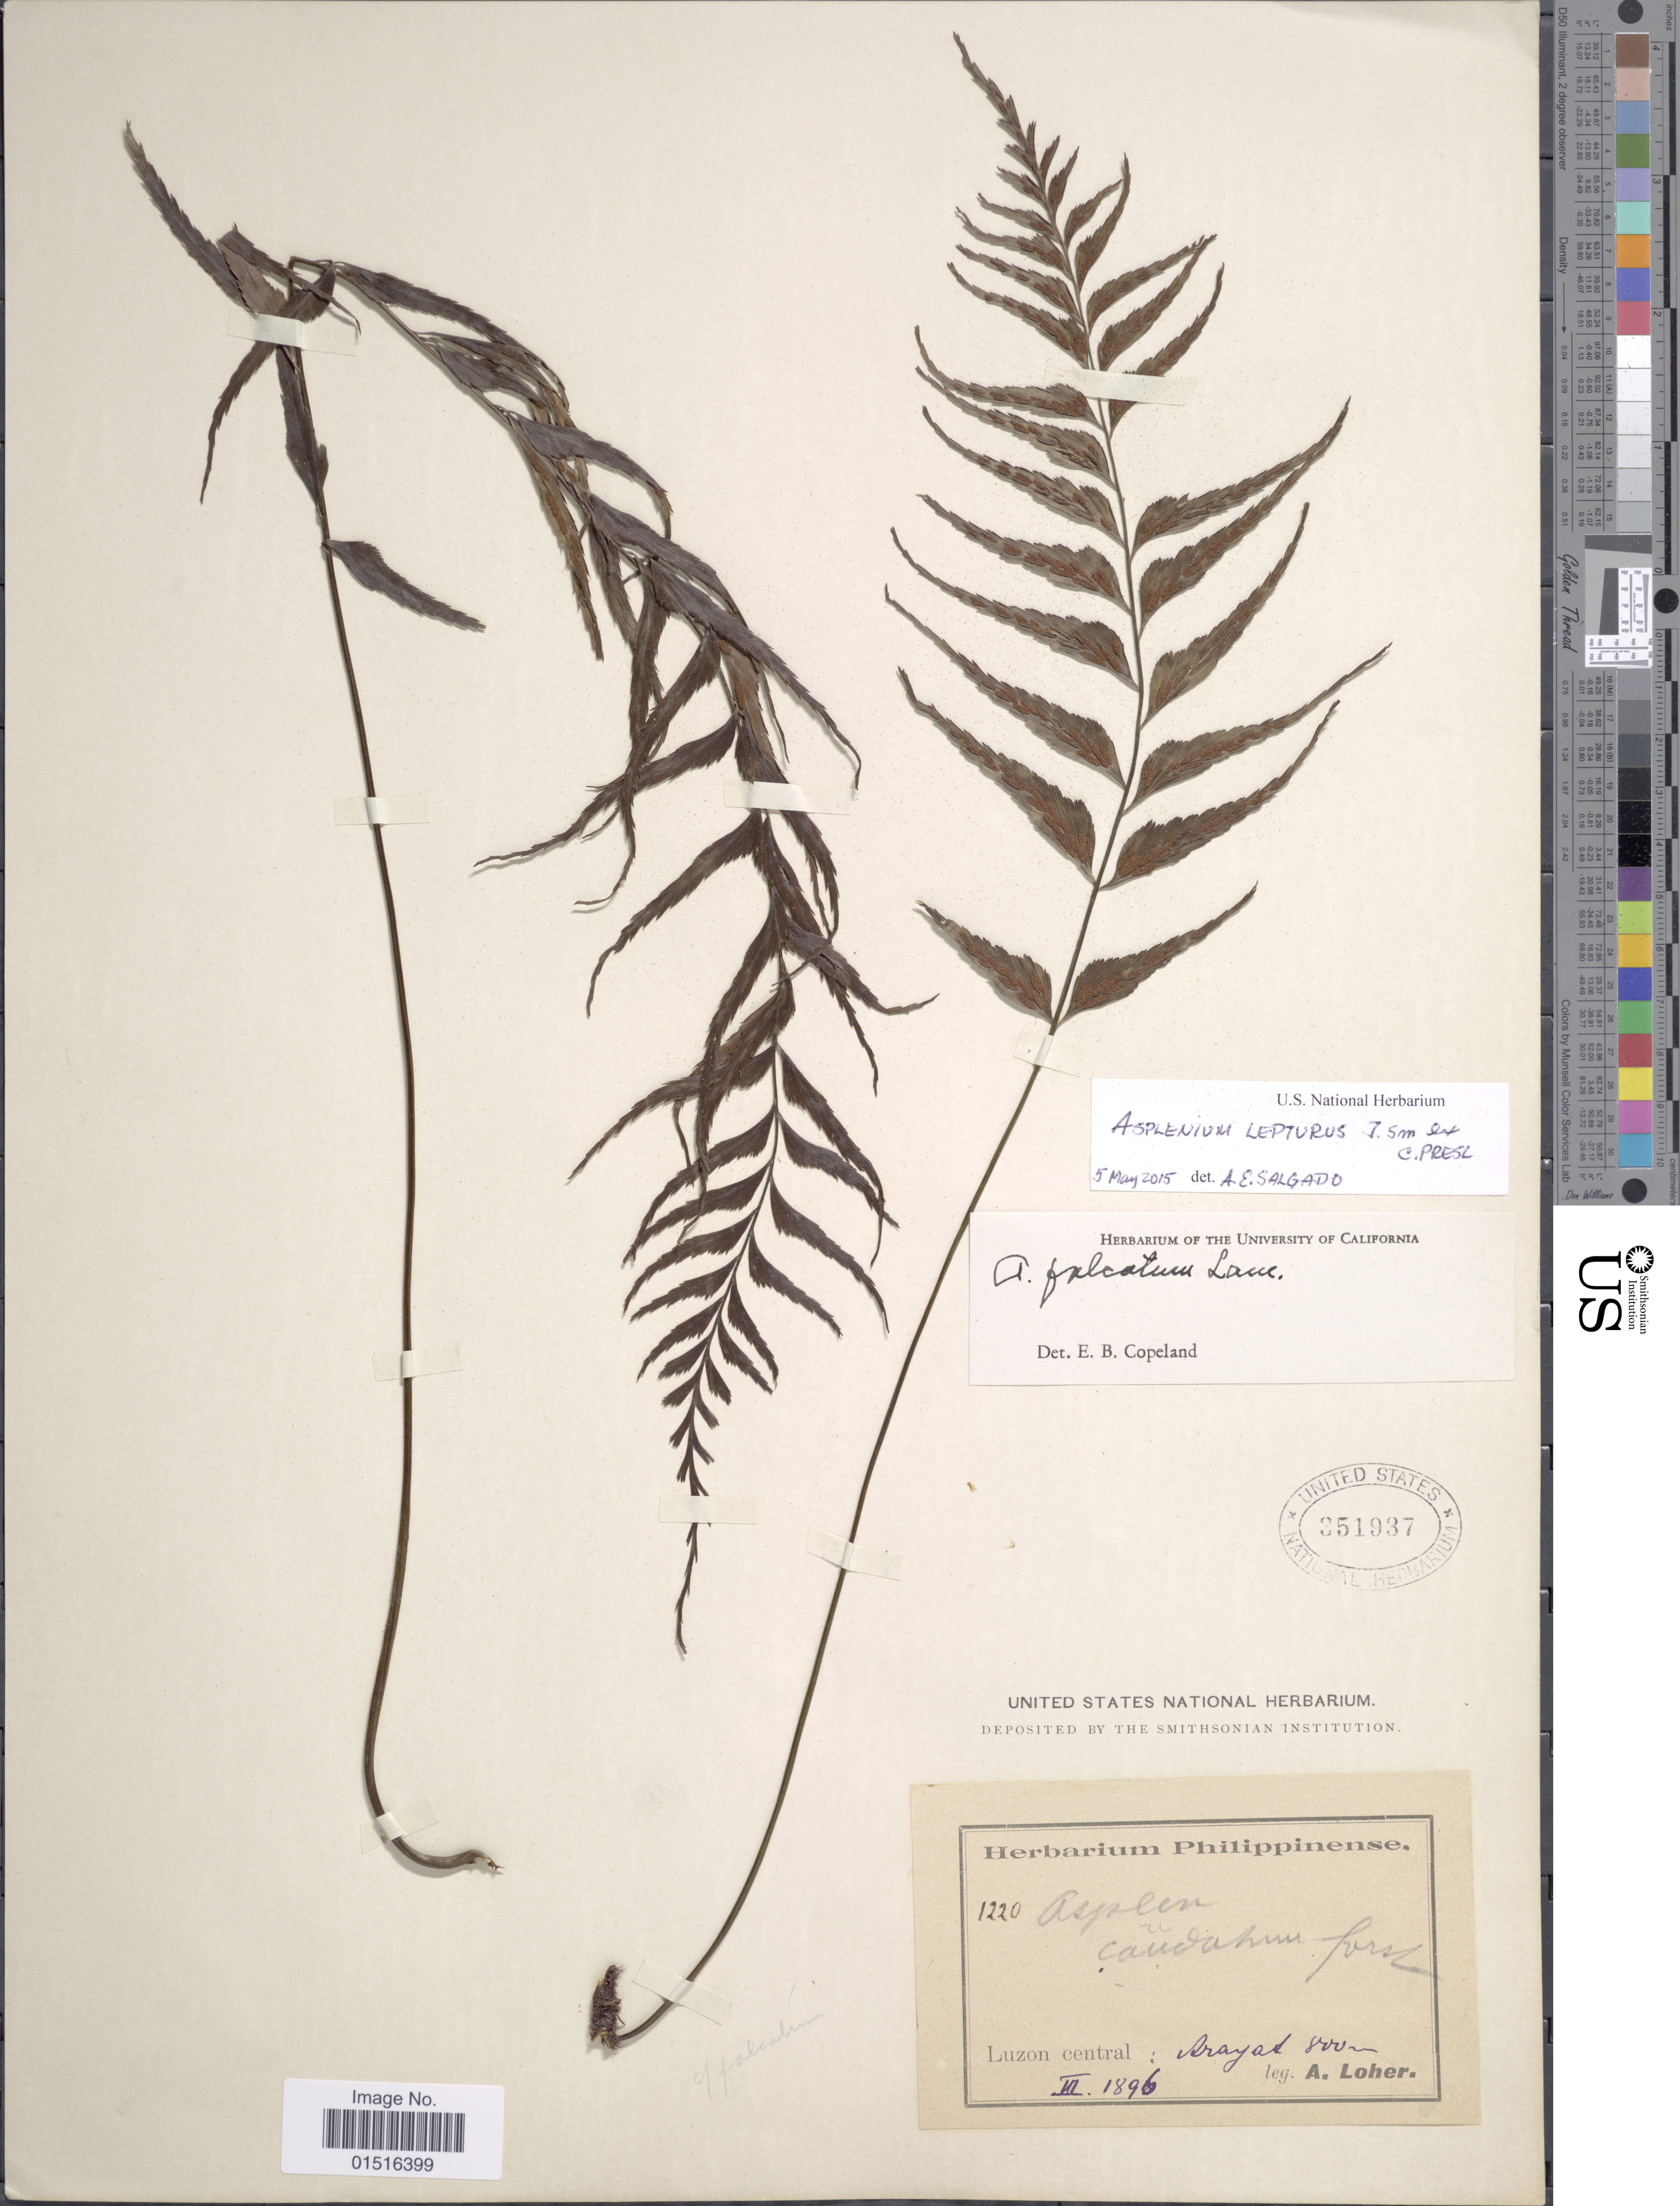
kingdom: Plantae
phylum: Tracheophyta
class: Polypodiopsida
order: Polypodiales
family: Aspleniaceae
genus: Asplenium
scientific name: Asplenium lepturus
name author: J. Sm. ex C. Presl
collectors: A. Loher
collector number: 1220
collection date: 1896-03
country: Philippines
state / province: Central Luzon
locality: Philippinense, Luzon Central, Arayat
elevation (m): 800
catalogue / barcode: US 351937